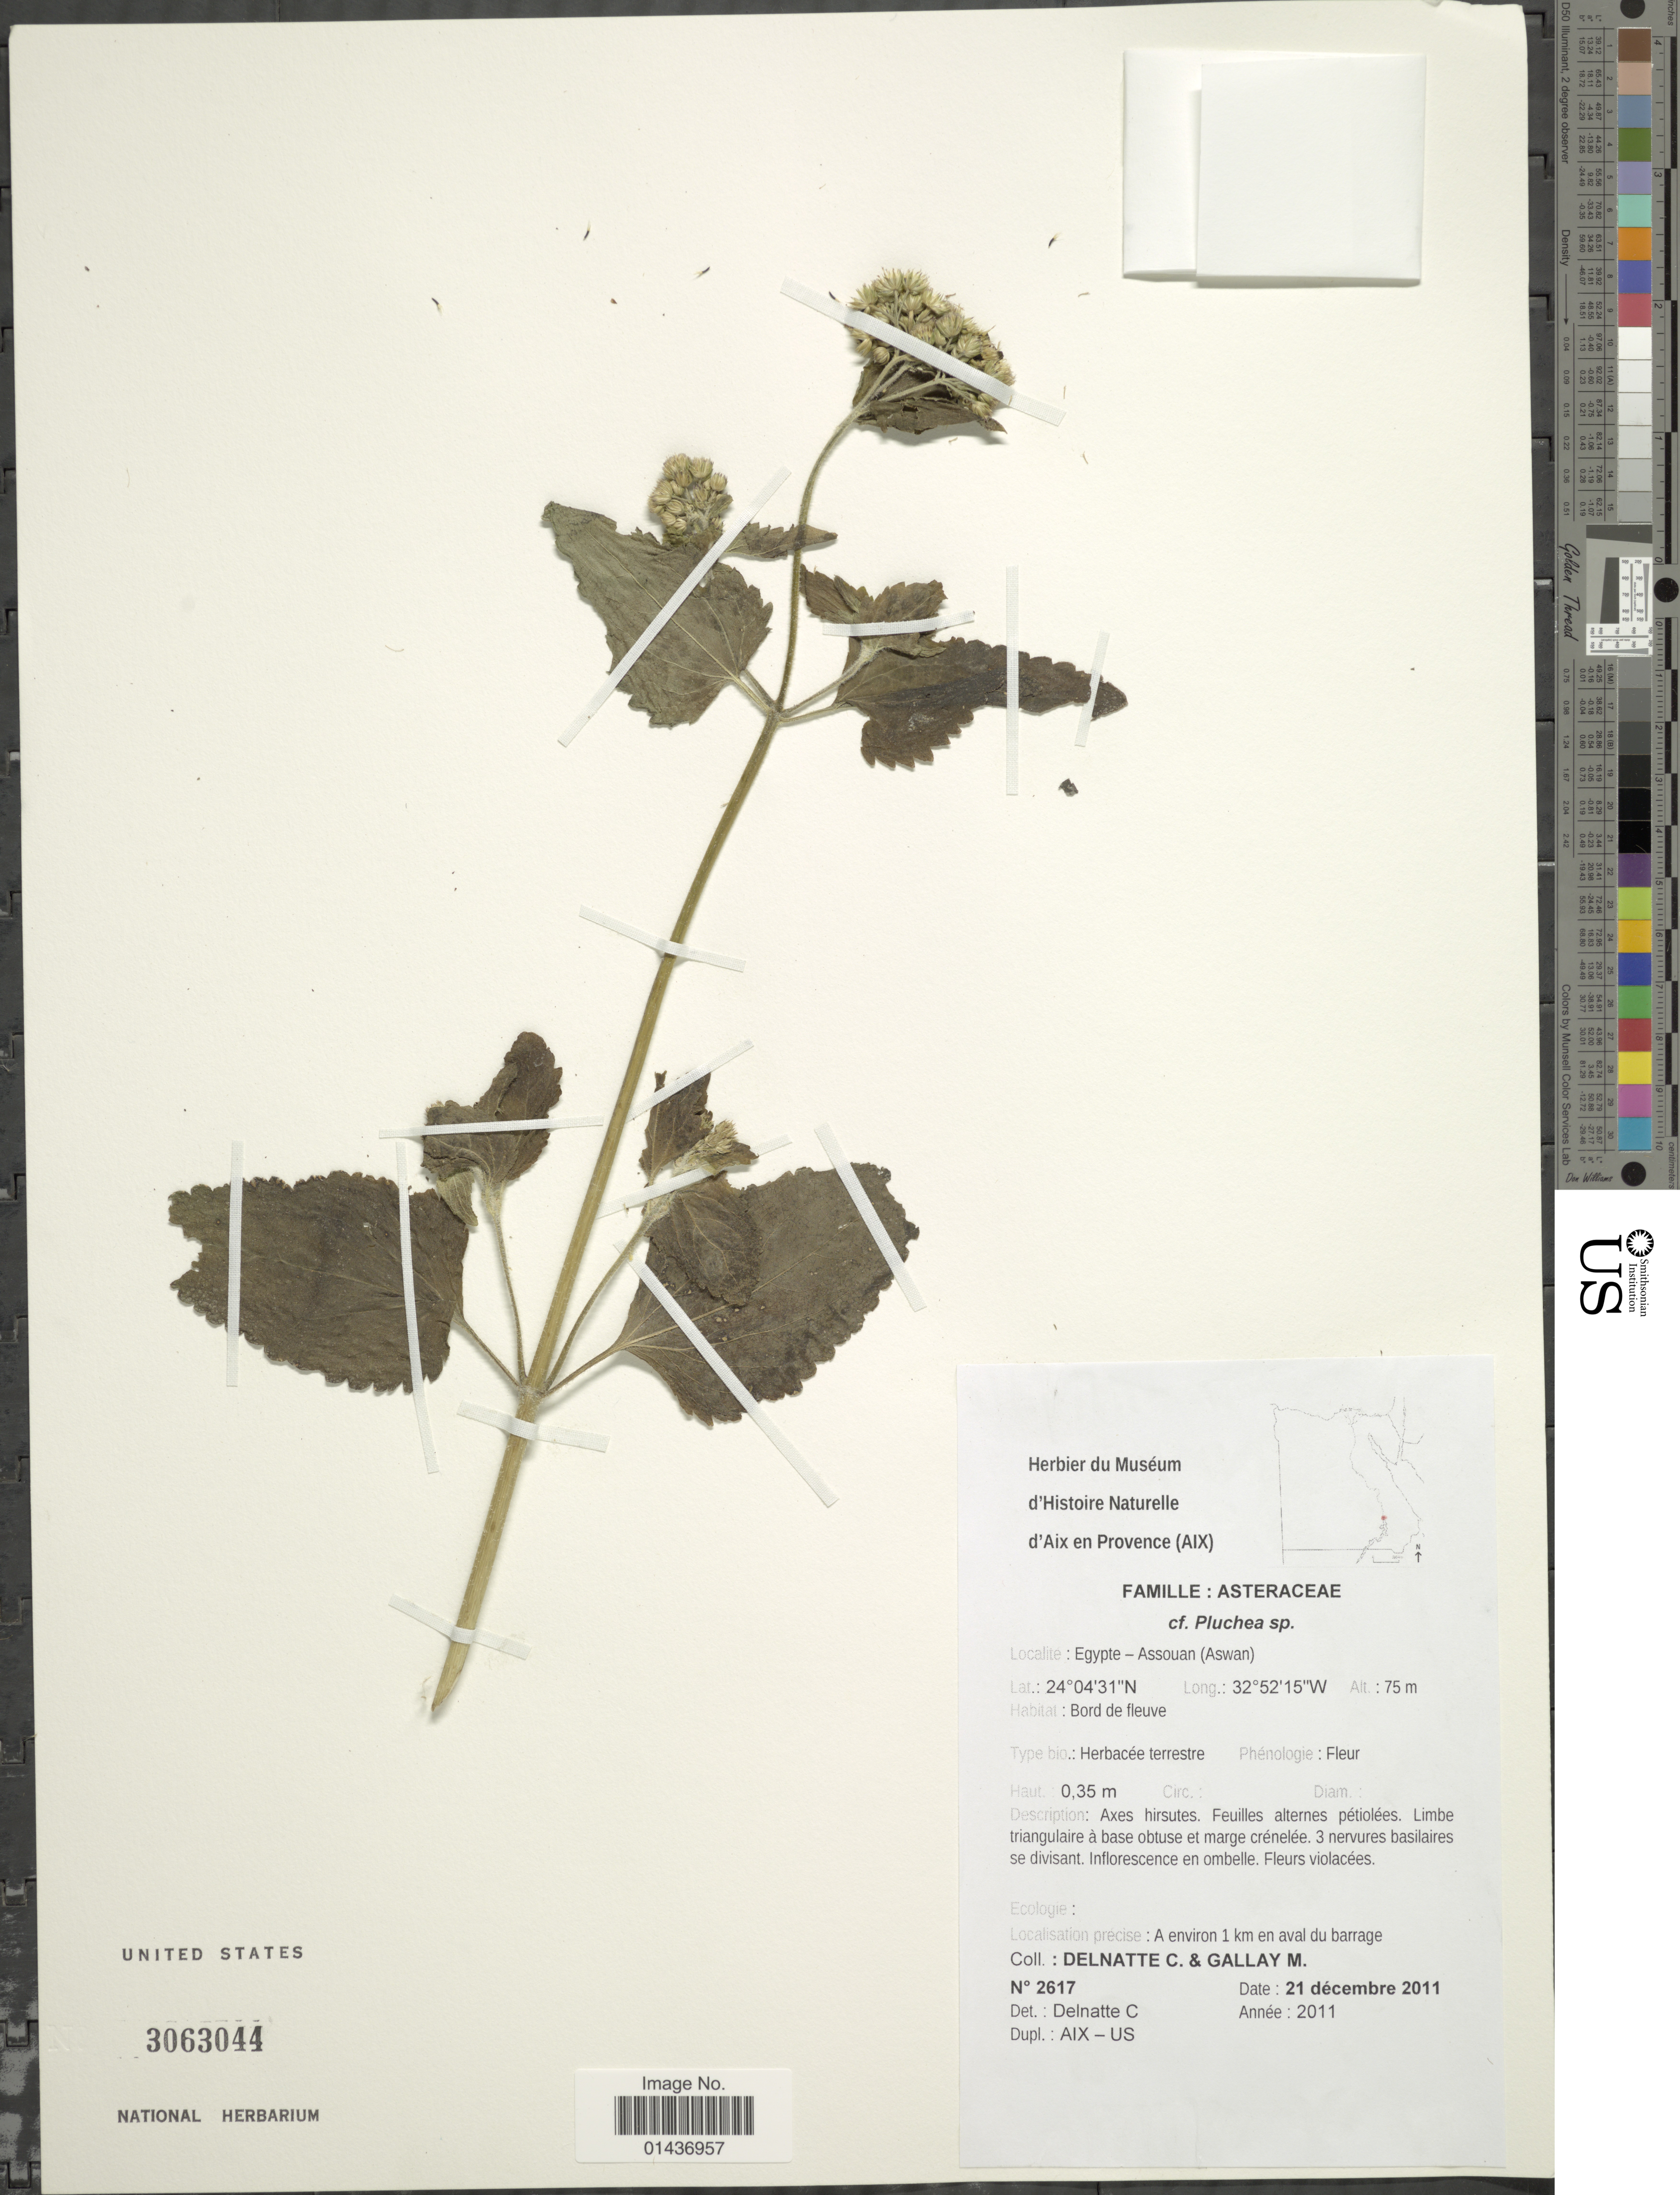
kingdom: Plantae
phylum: Tracheophyta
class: Magnoliopsida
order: Asterales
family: Asteraceae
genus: Pluchea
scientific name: Pluchea sp.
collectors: C. Delnatte & M. Gallay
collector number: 2617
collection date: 2011-12-21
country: Egypt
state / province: Aswan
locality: Egypte - Assouan (Aswan)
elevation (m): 75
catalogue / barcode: US 3063044